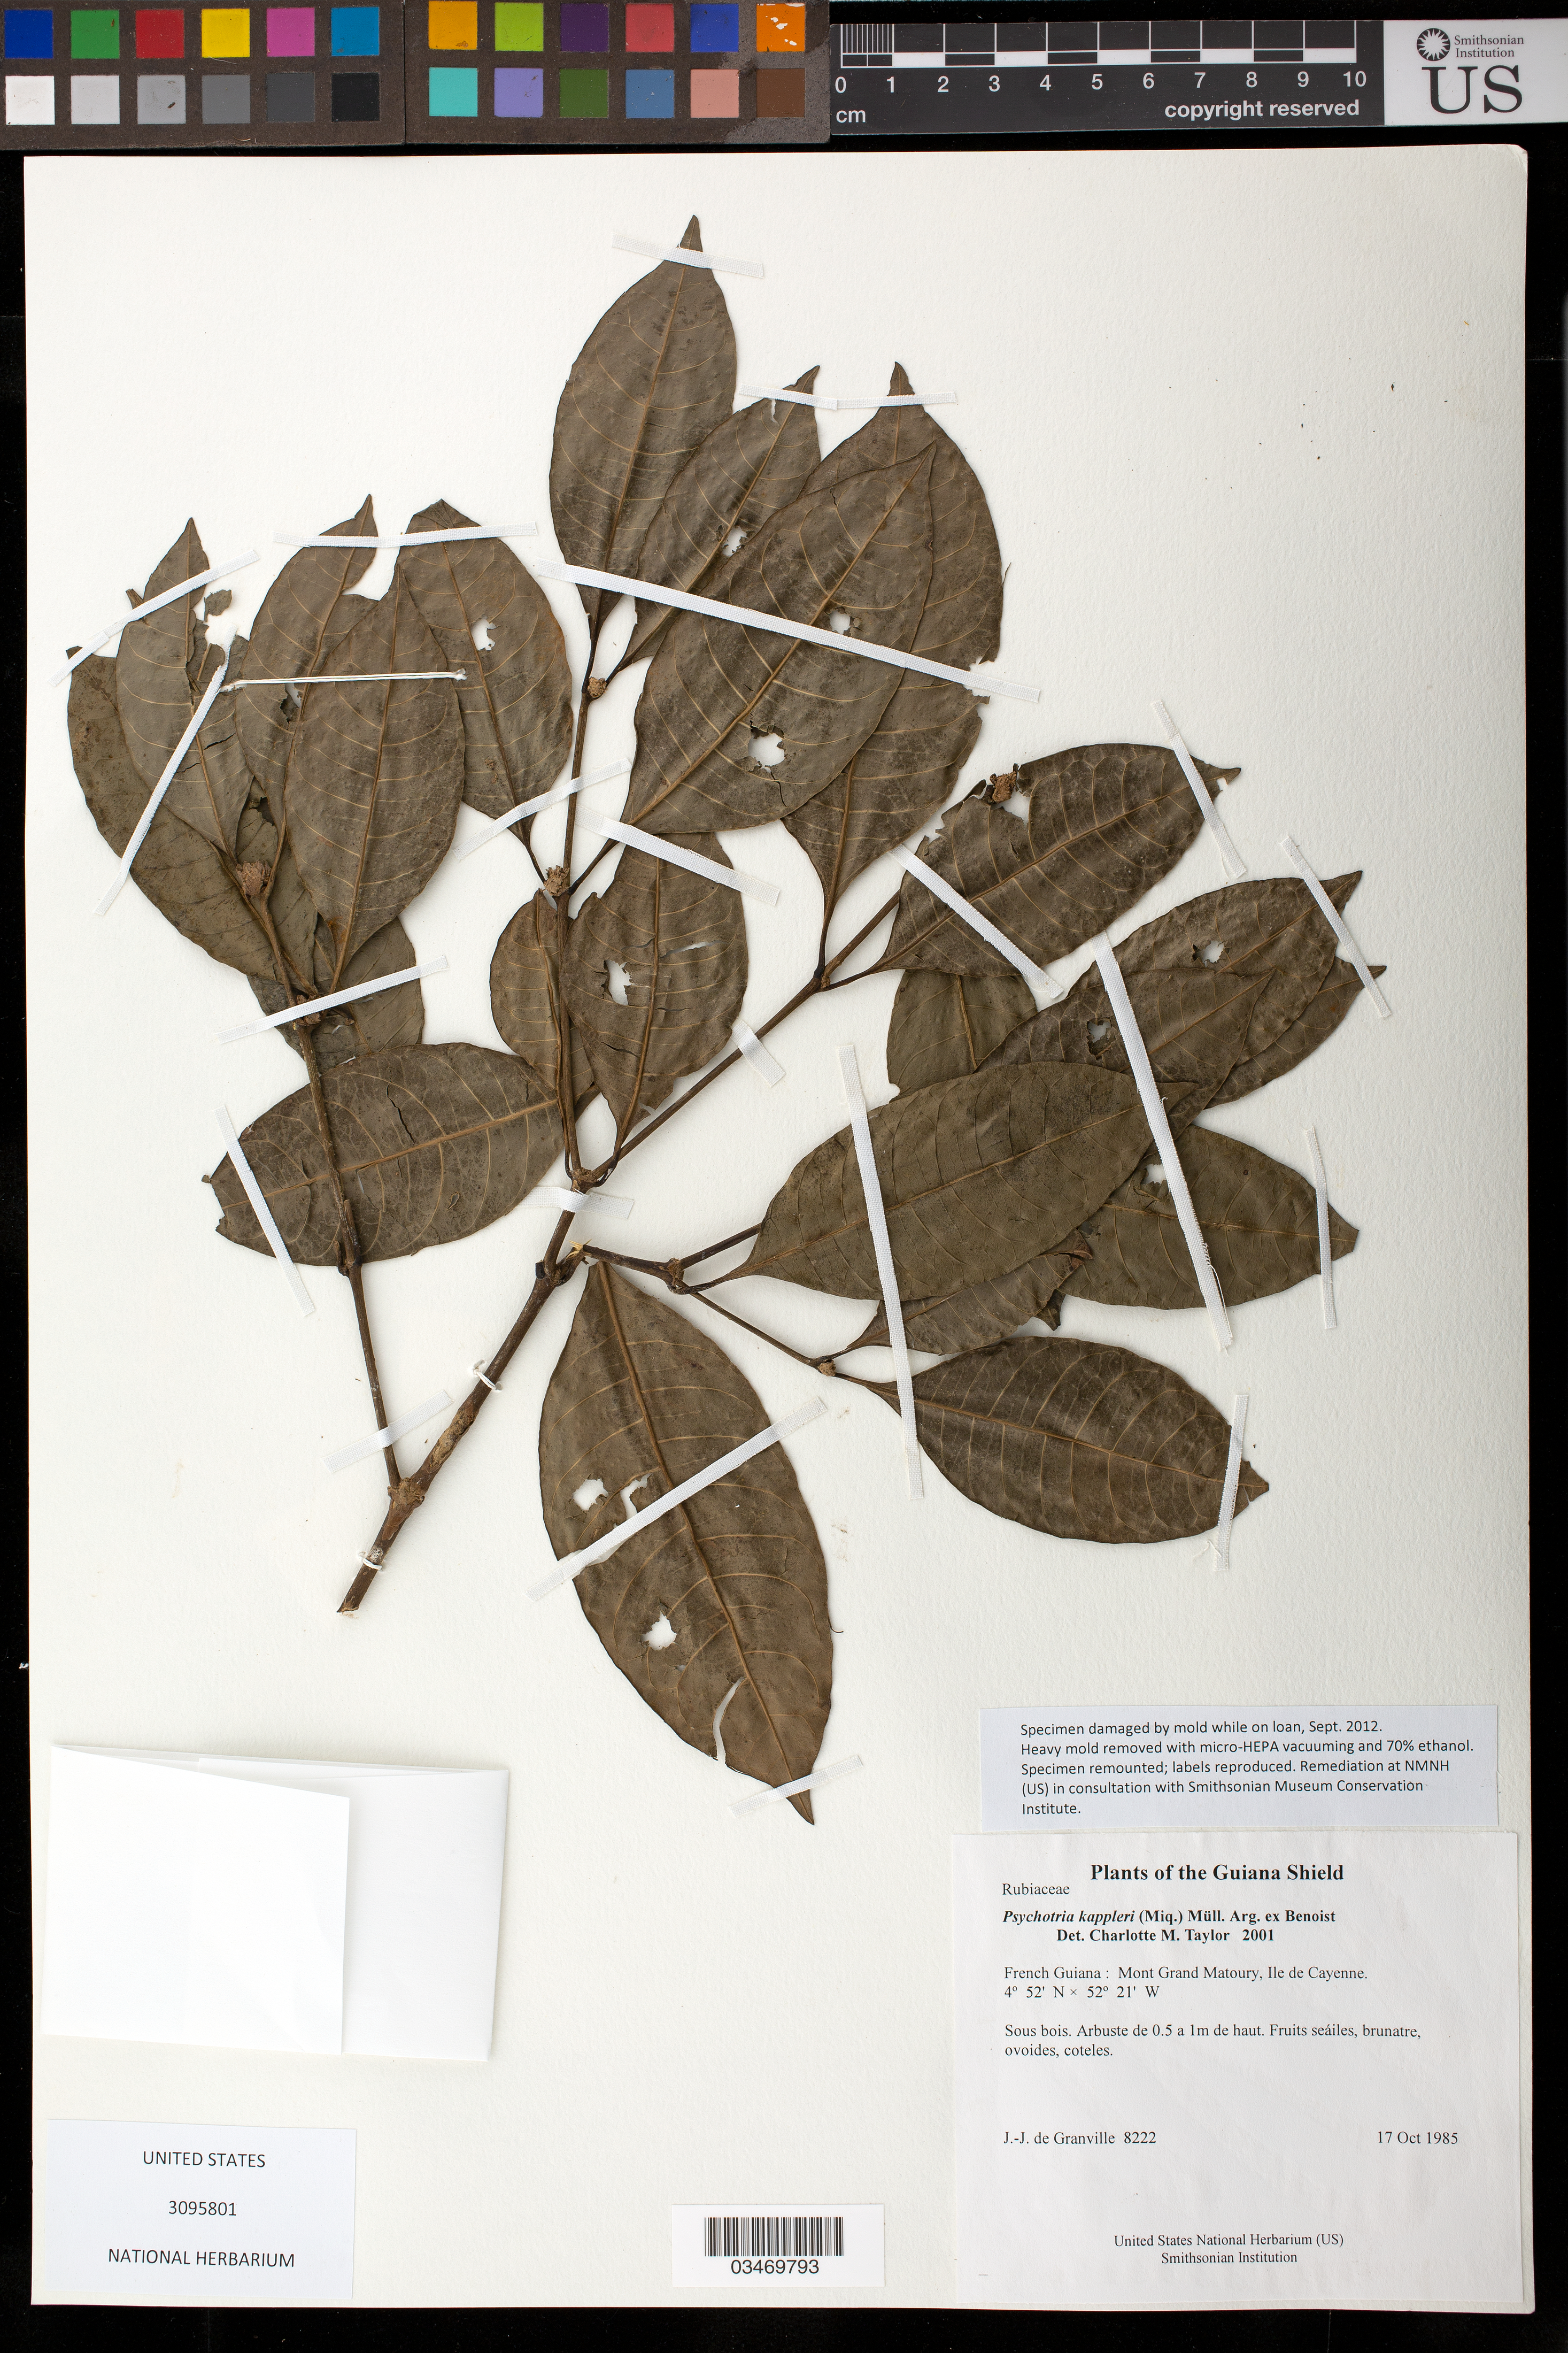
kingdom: Plantae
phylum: Tracheophyta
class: Magnoliopsida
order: Gentianales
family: Rubiaceae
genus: Psychotria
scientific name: Psychotria kappleri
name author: (Miq.) Müll. Arg. ex Benoist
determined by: Taylor, Charlotte M.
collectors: J.-J. de Granville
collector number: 8222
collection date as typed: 17-Oct-85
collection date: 1985-10-17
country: French Guiana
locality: Mont Grand Matoury, Ile de Cayenne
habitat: Sous bois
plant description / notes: Abundant Distribution: Specimen damaged by mold while on loan, Sept. 2012. Heavy mold removed with micro-HEPA vacuuming and 70% ethanol. Specimen remounted; labels reproduced. Remediation at NMNH (US) in consultation with Smithsonian Museum Conservation Institute.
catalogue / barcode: US 3095801